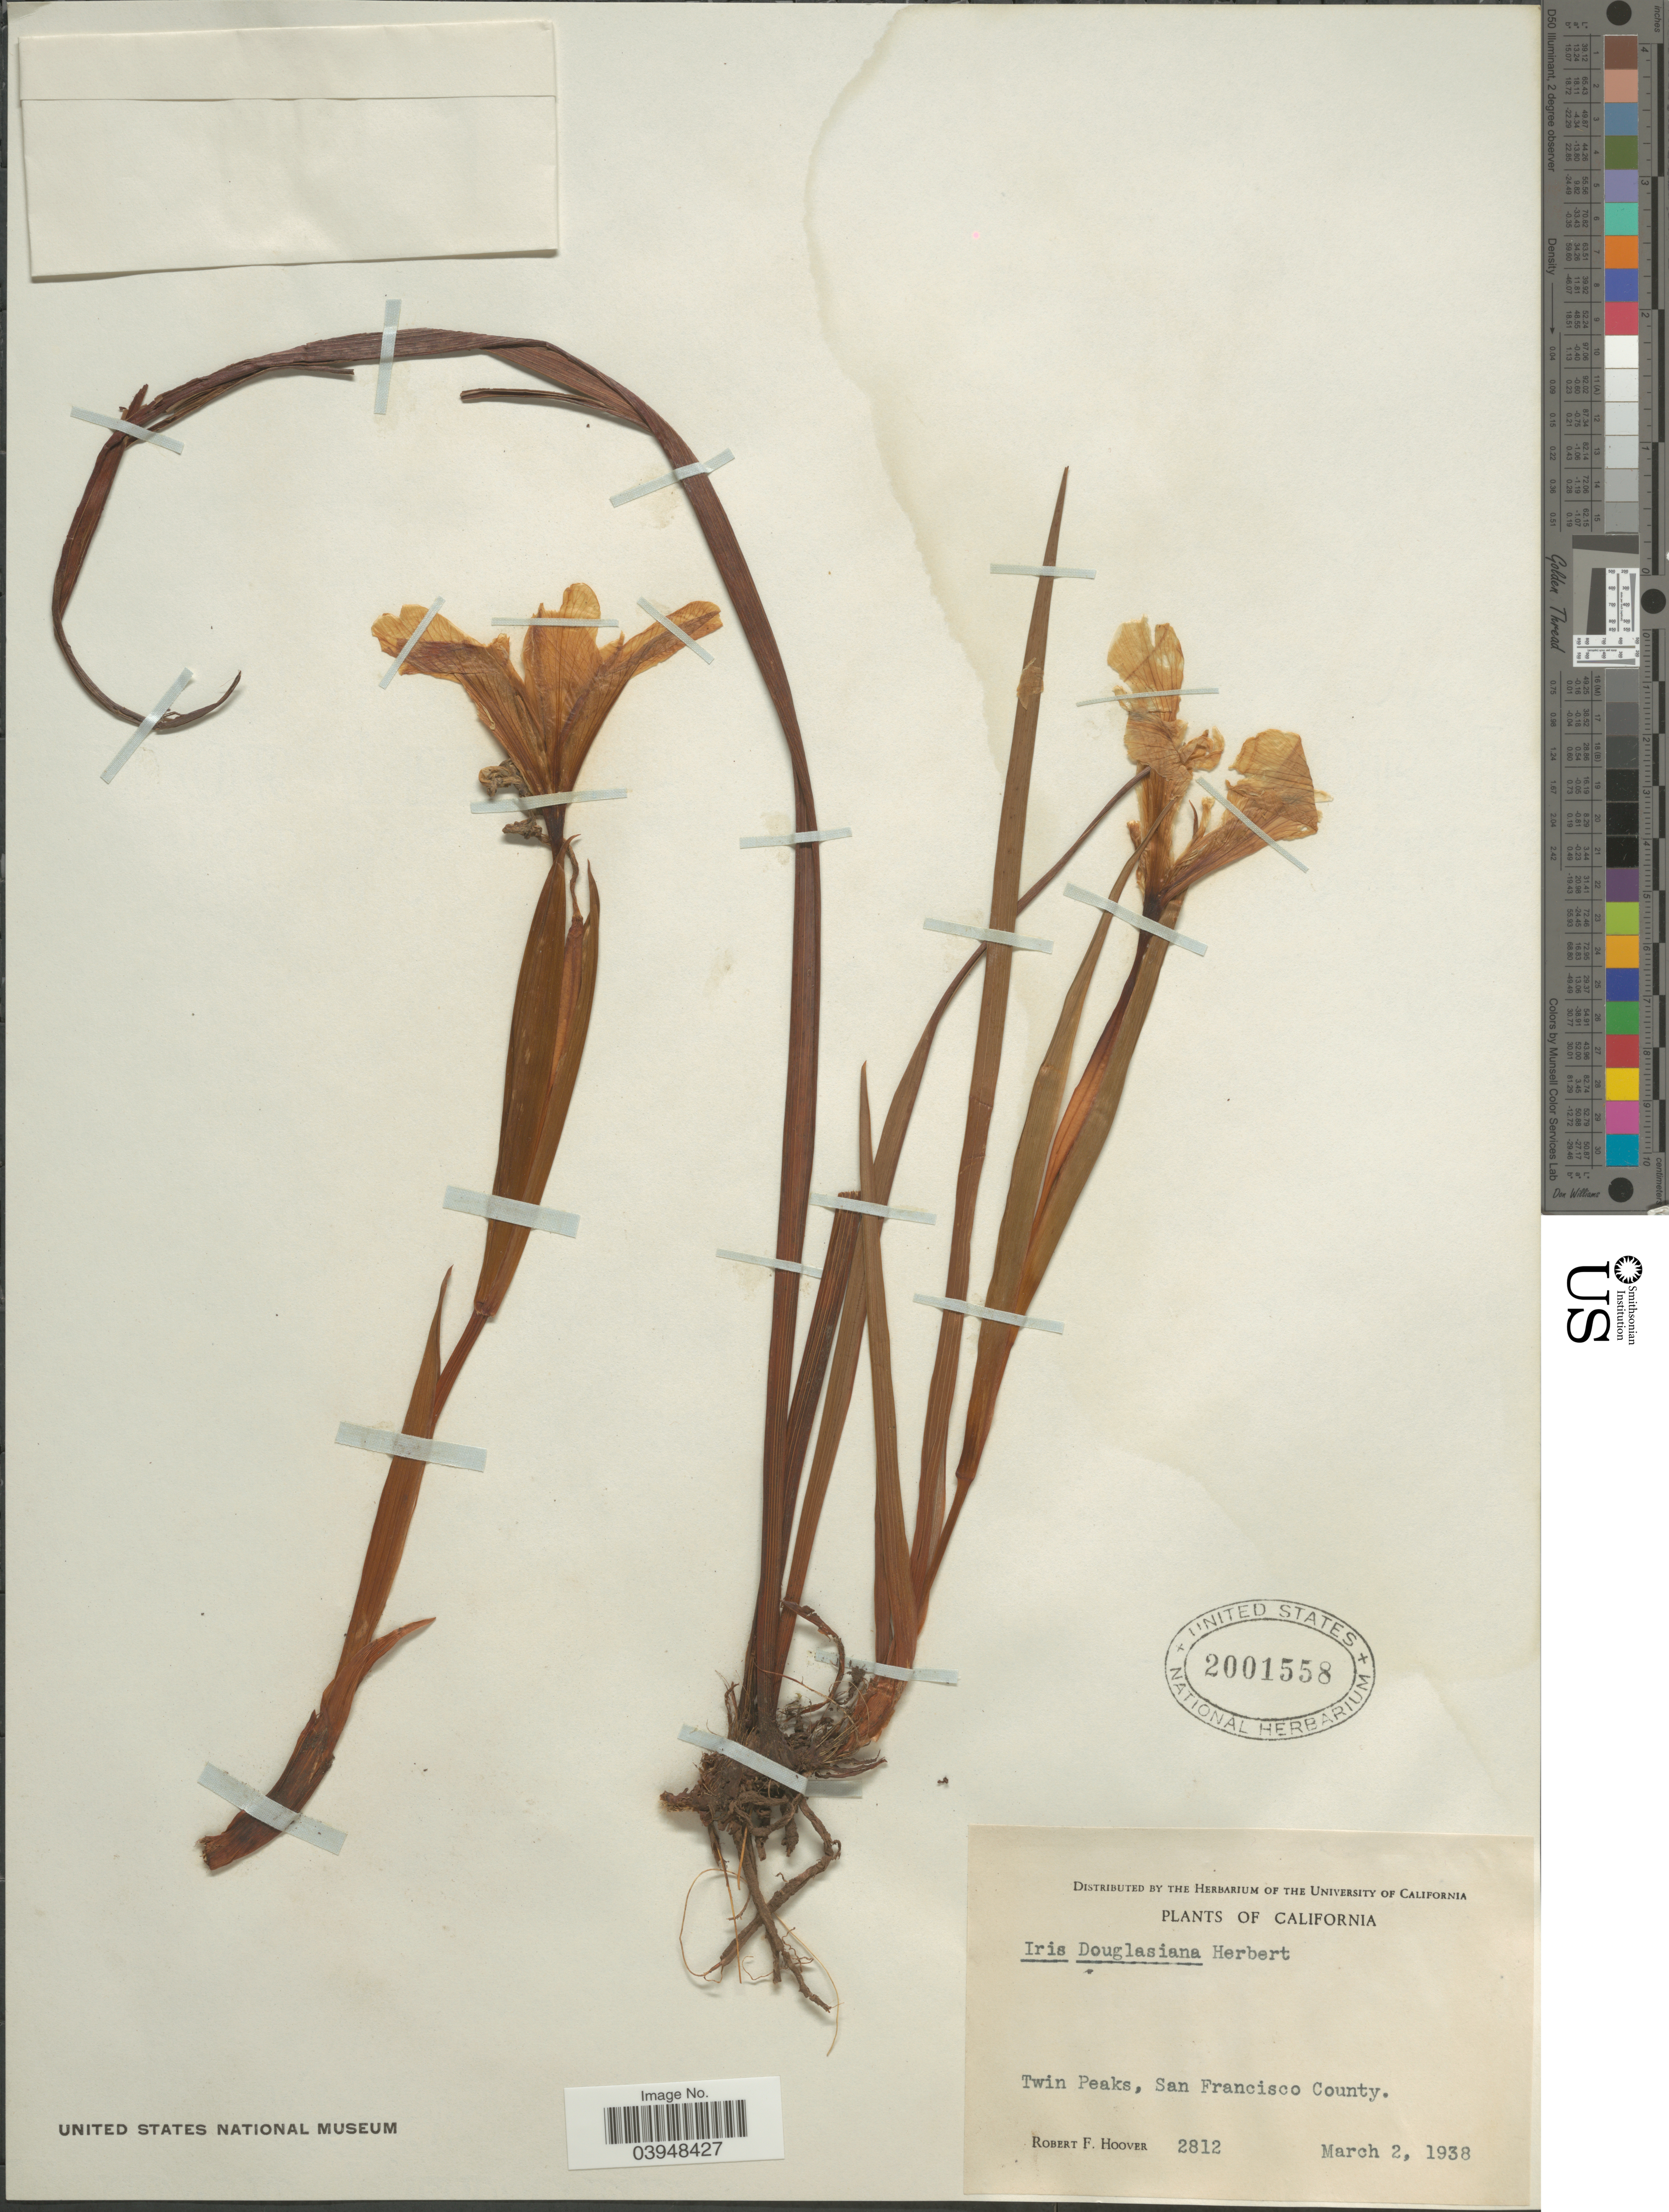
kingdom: Plantae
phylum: Tracheophyta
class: Liliopsida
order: Asparagales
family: Iridaceae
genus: Iris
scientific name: Iris douglasiana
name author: Herb.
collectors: R. F. Hoover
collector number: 2812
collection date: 1938-03-02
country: United States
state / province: California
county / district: San Francisco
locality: Twin Peaks, San Francisco County.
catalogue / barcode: US 2001558